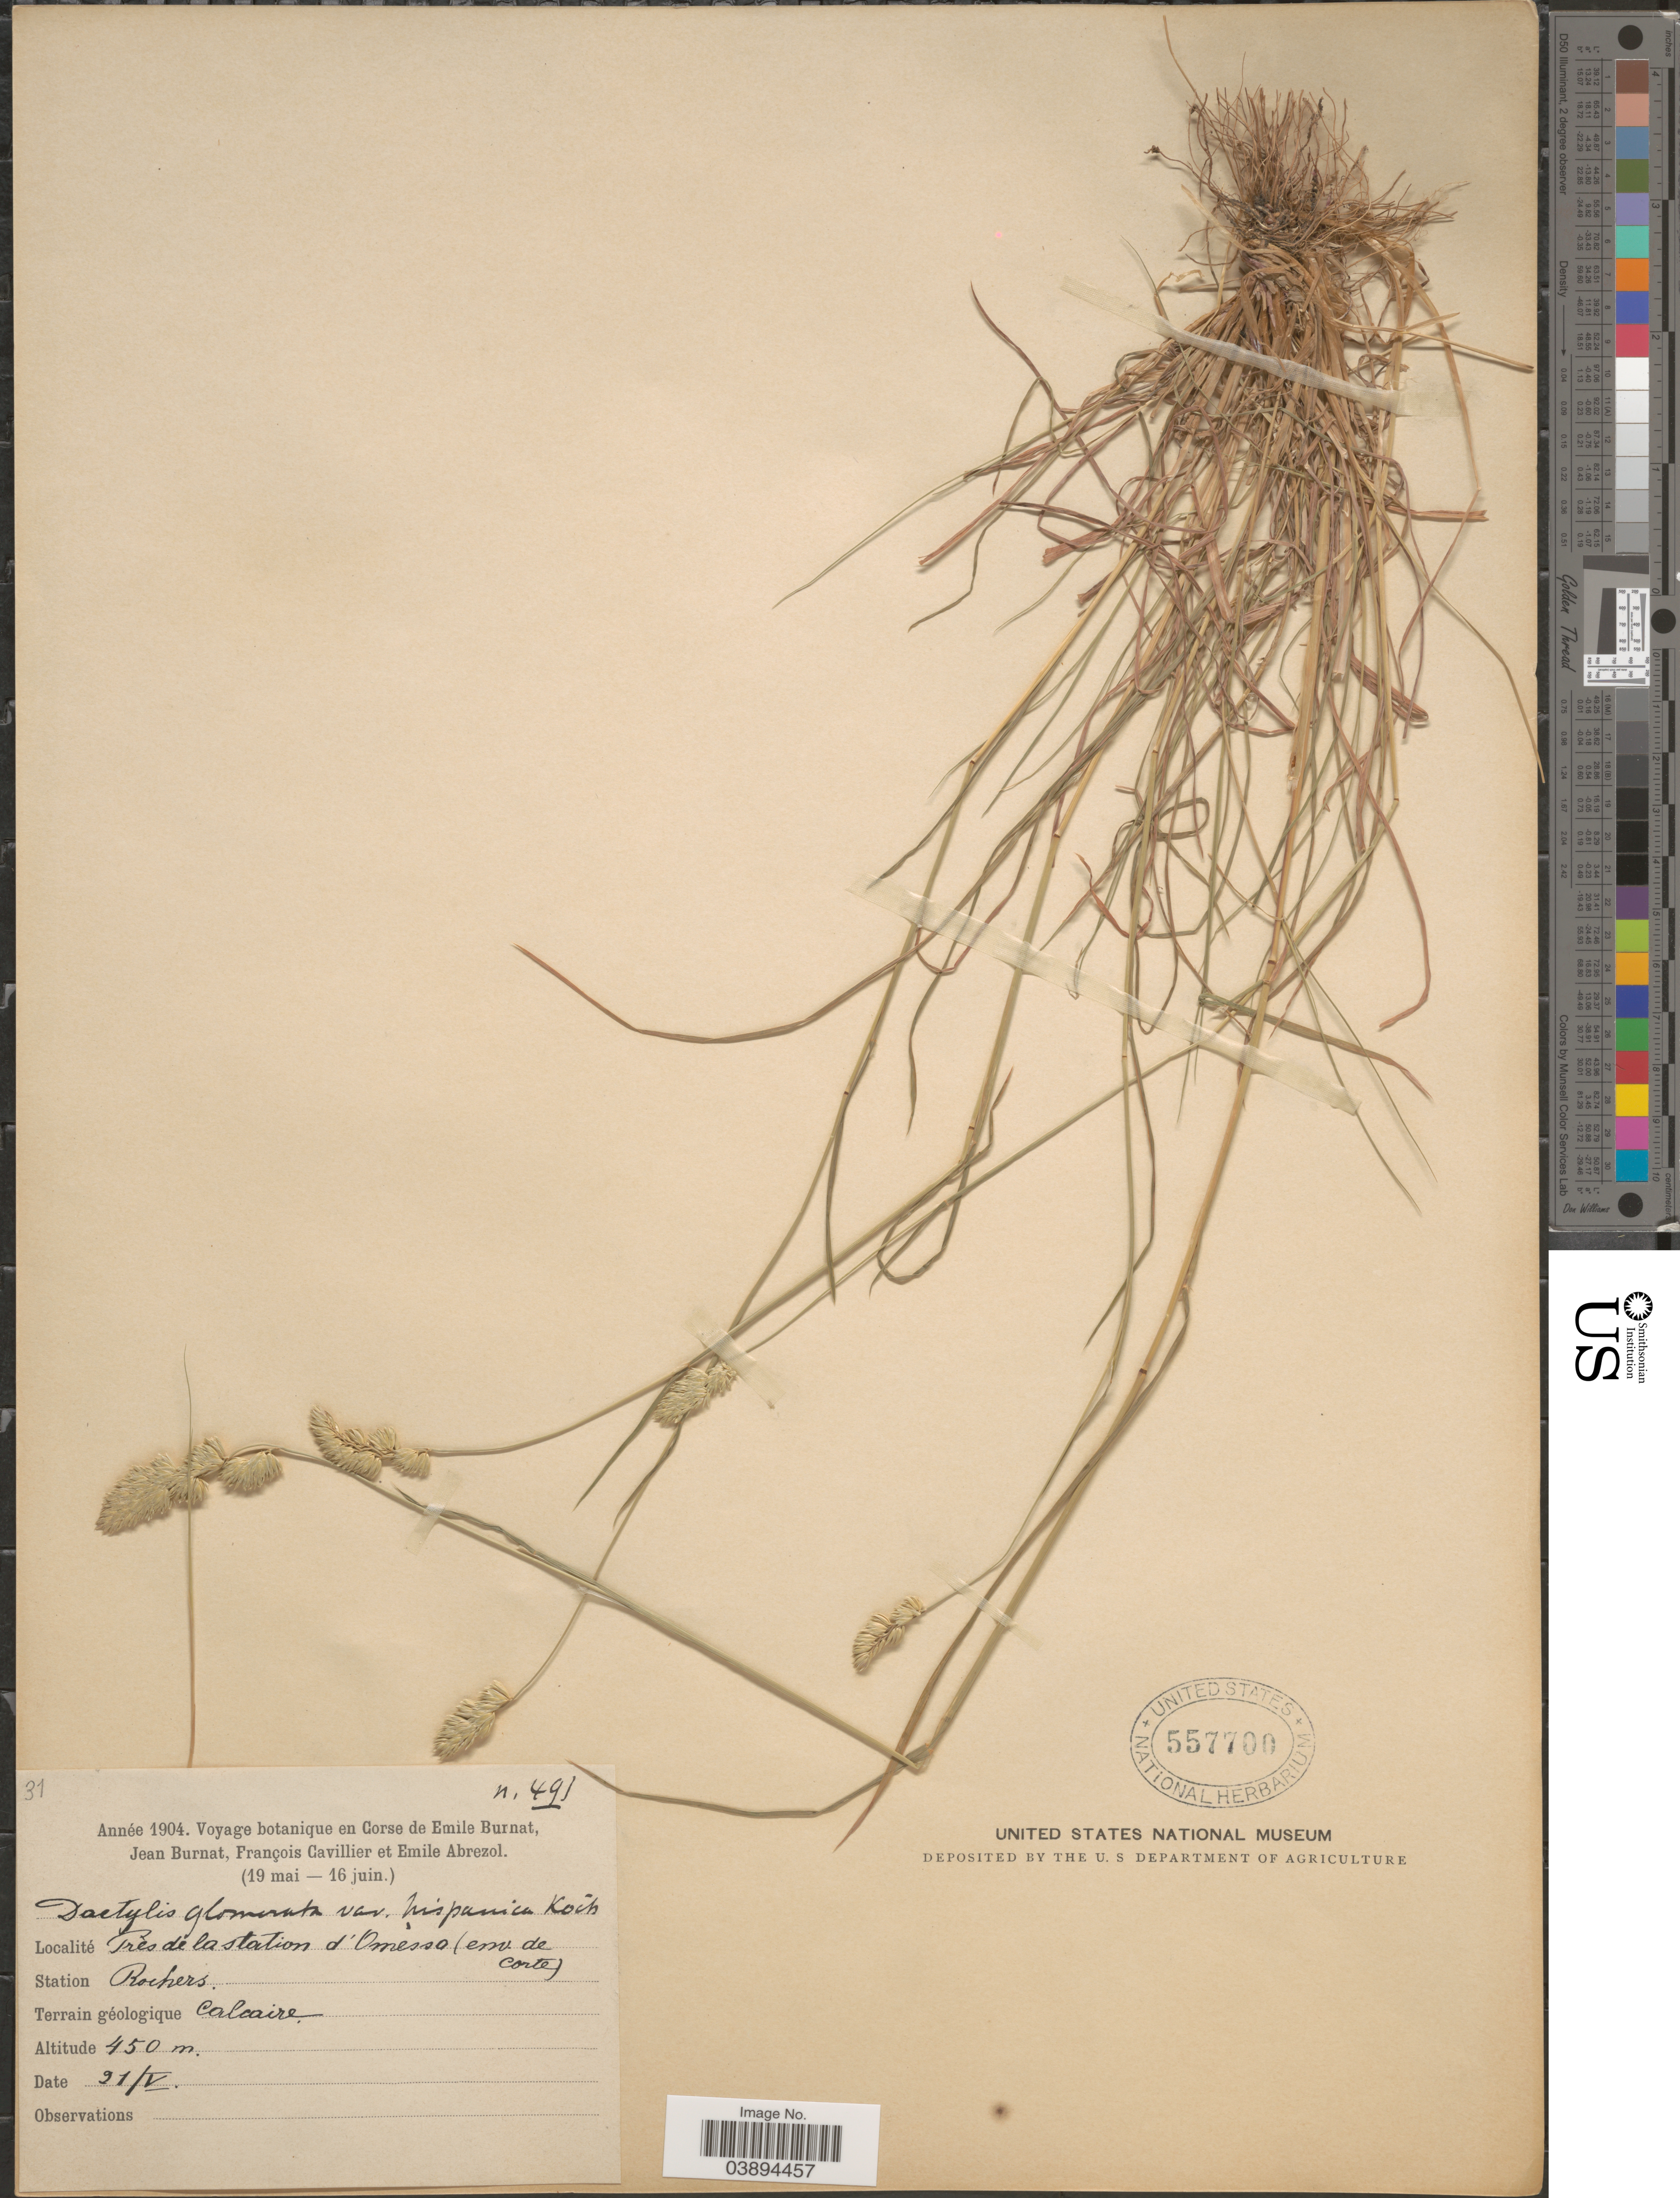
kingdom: Plantae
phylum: Tracheophyta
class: Liliopsida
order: Poales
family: Poaceae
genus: Dactylis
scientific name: Dactylis glomerata subsp. hispanica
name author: (Roth) Nyman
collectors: E. Burnat, Burnat, J., F. Cavillier & E. Abrezol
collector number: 491*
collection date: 1904-05-21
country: France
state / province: Corsica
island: Corse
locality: Corse. Pres de la station d' Omessa (env. de Corte). Station Rochers.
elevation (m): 450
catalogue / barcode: US 557700